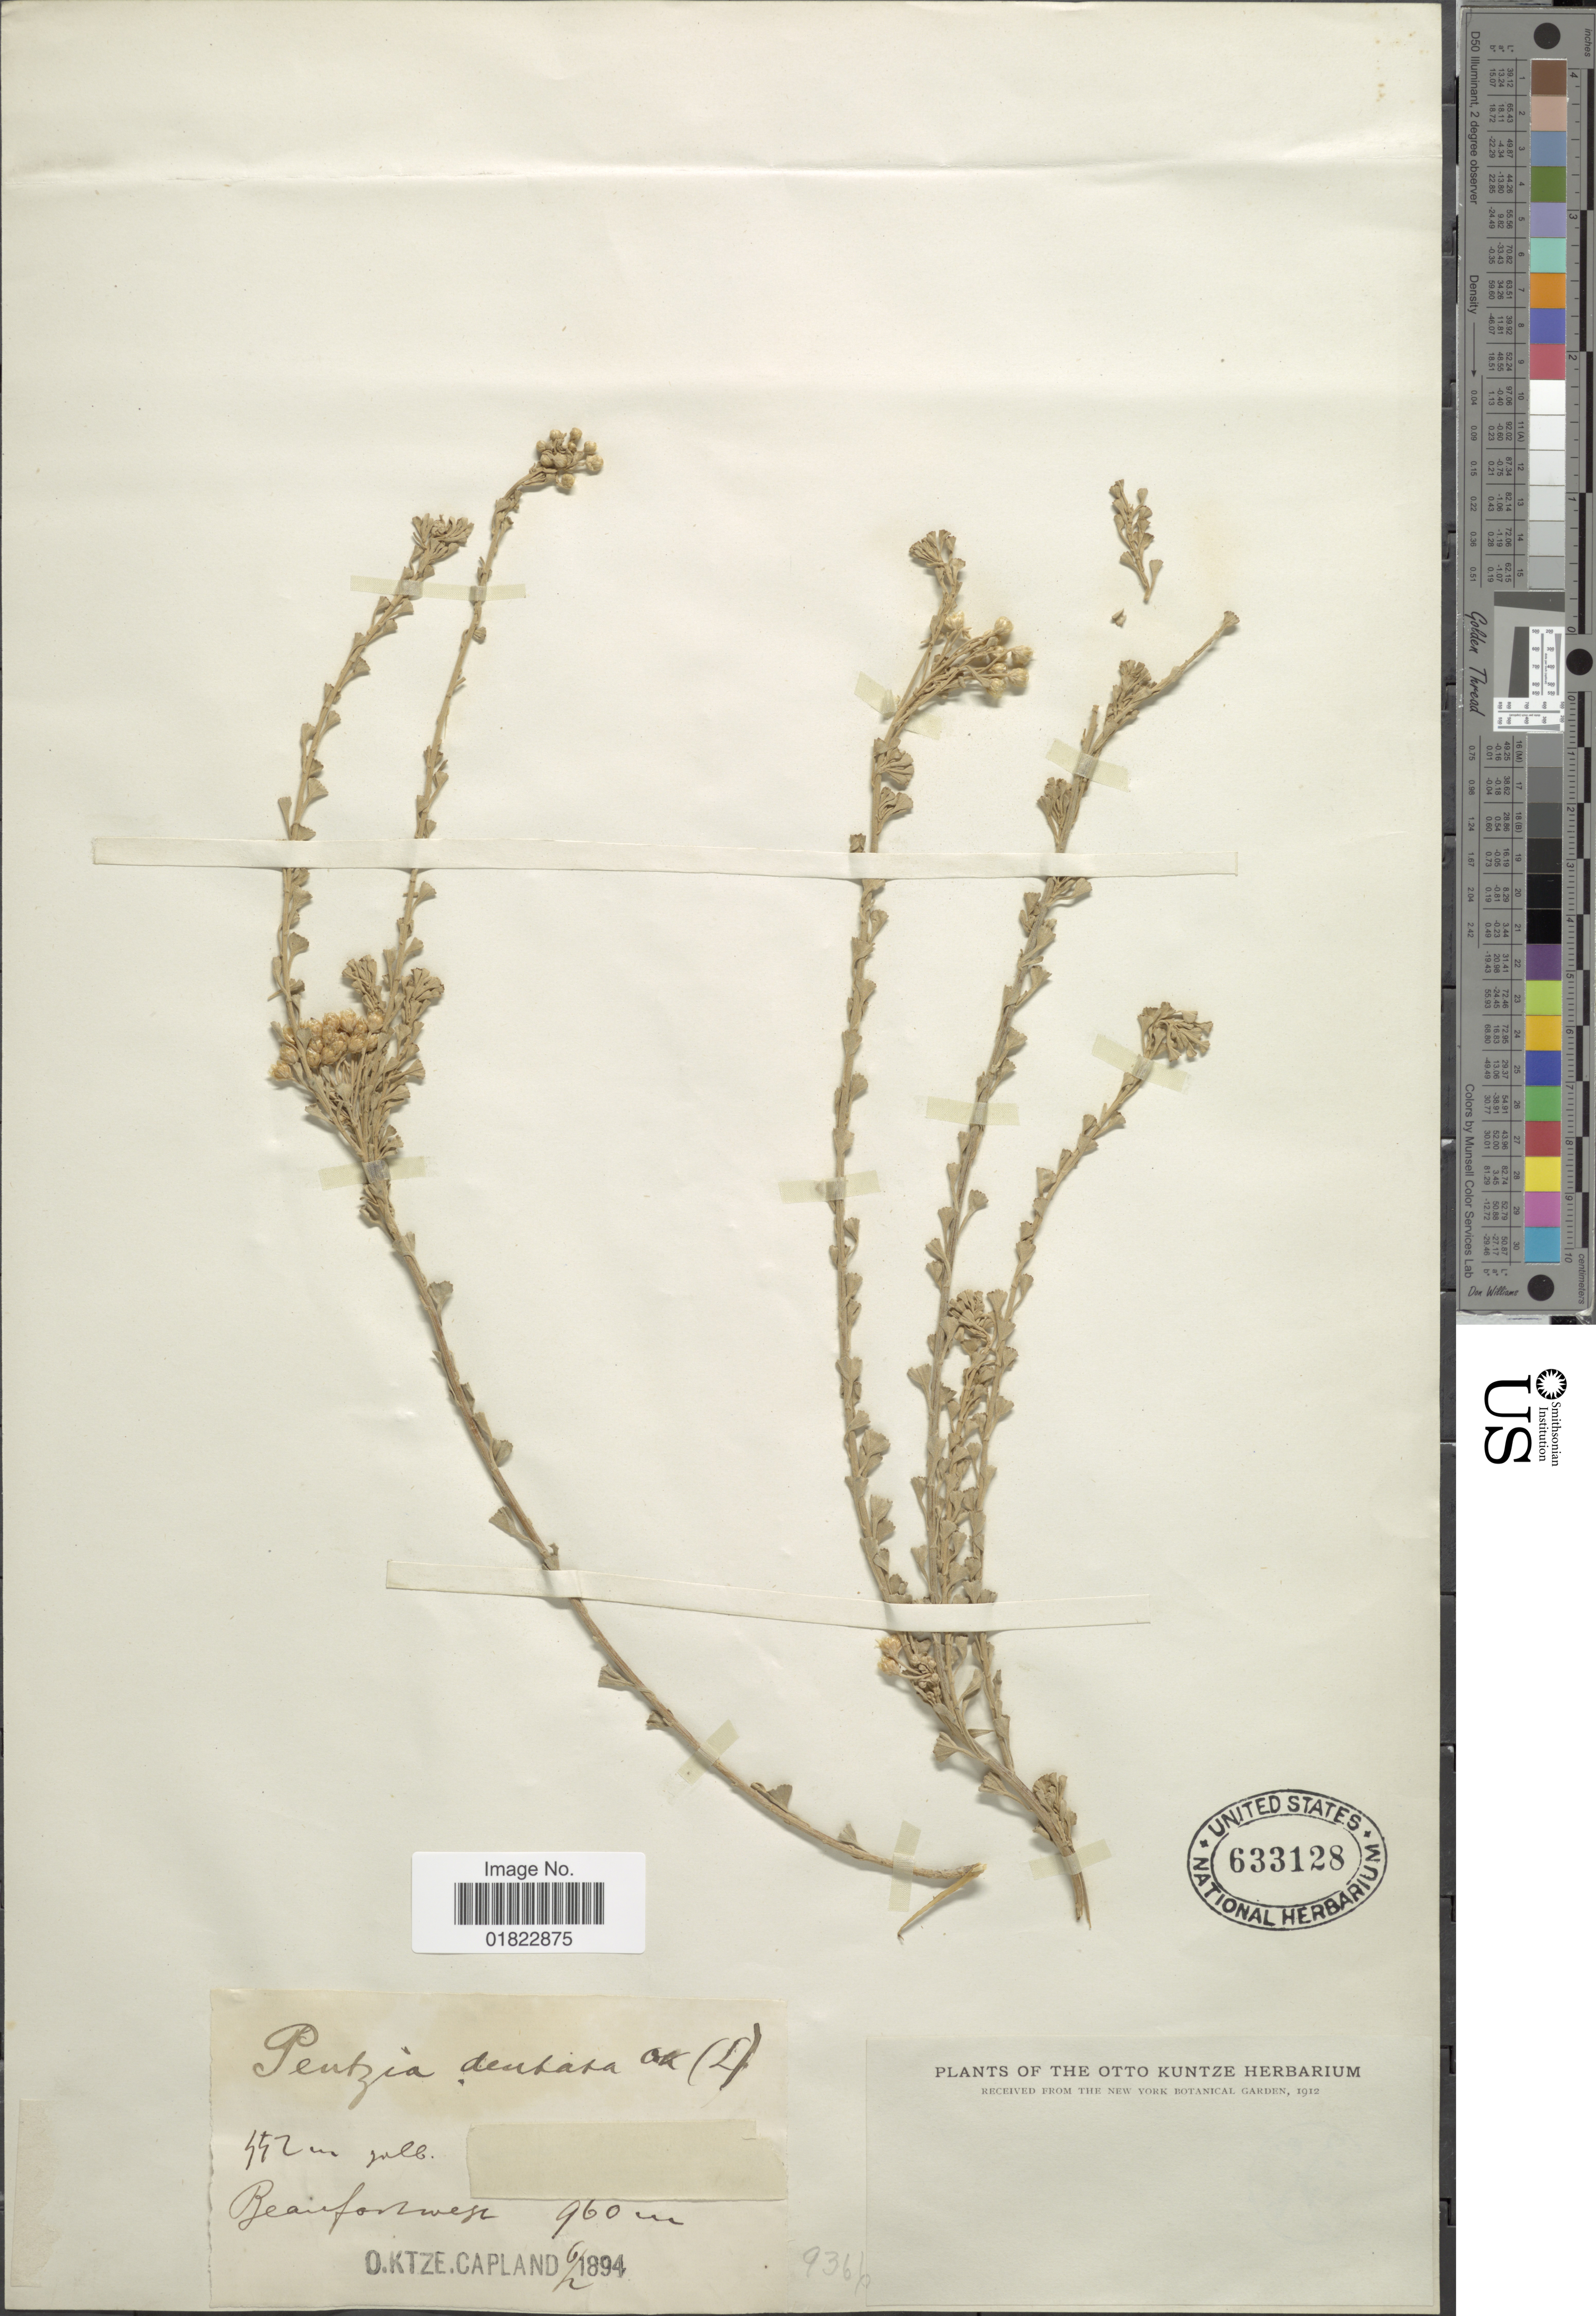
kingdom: Plantae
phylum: Tracheophyta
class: Magnoliopsida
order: Asterales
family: Asteraceae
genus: Pentzia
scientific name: Pentzia dentata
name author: (L.) Kuntze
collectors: O. Capland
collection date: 1894-06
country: South Africa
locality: Beaufort West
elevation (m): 960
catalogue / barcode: US 633128